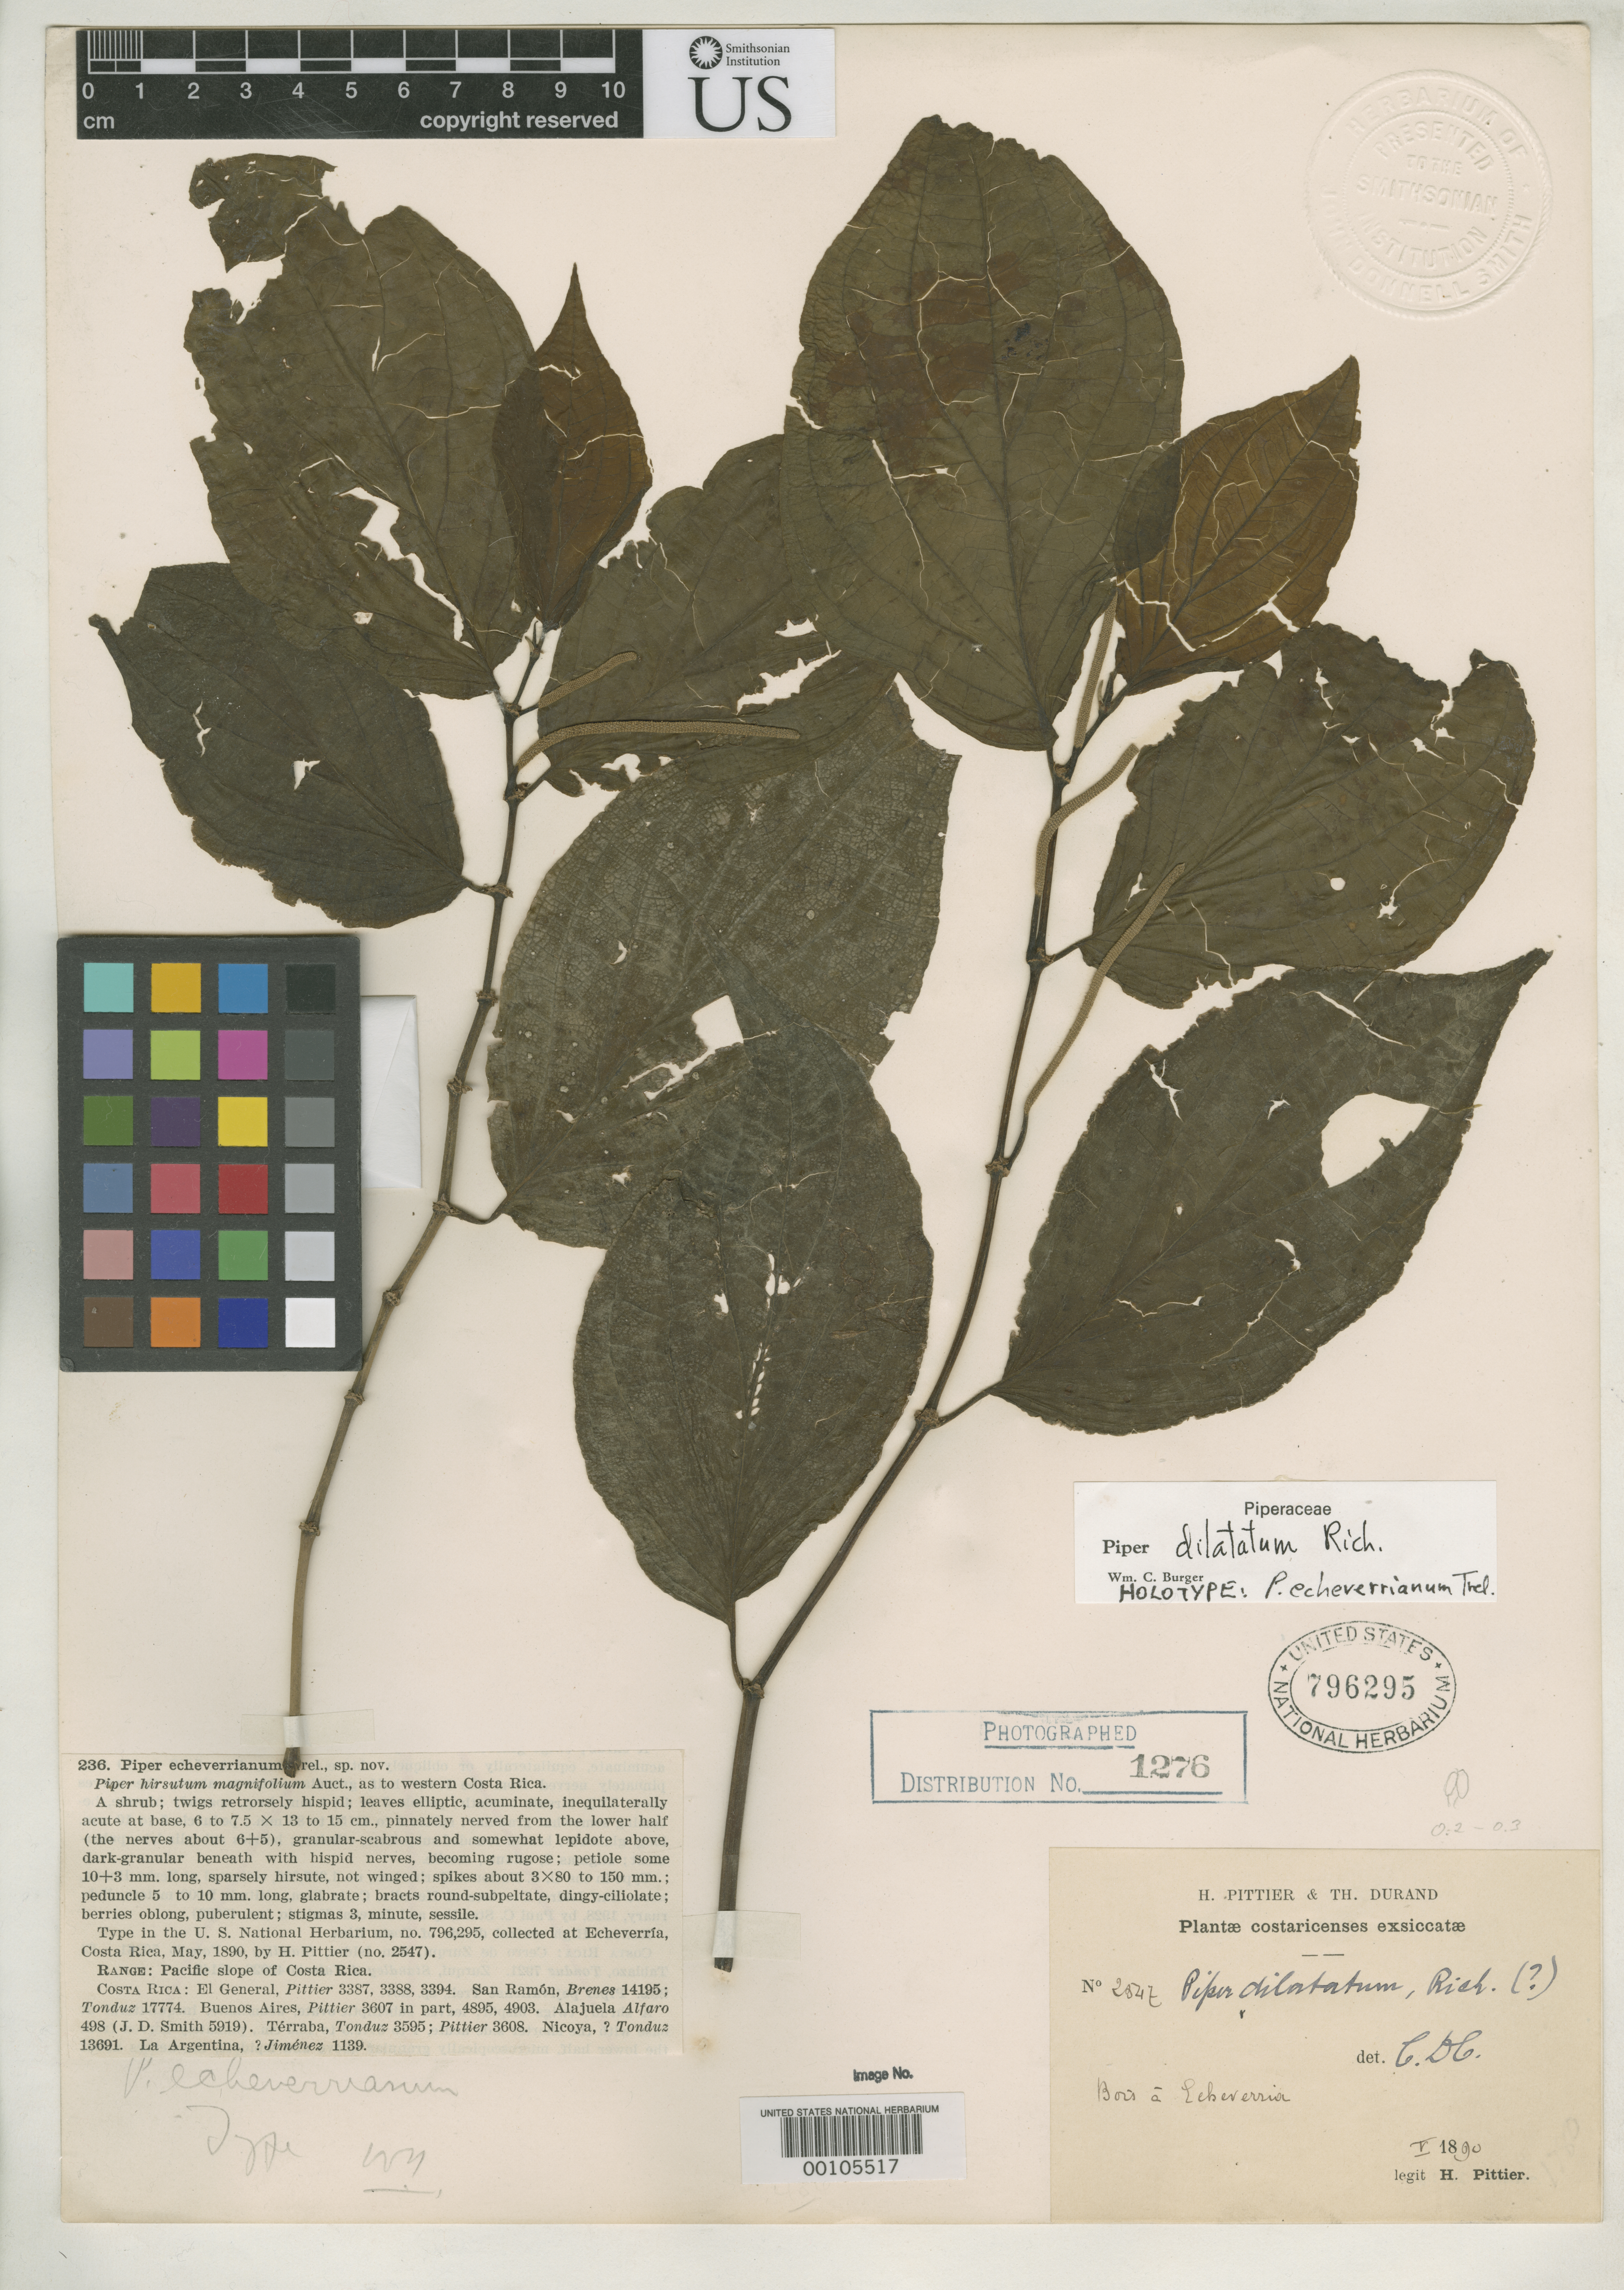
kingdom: Plantae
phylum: Tracheophyta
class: Magnoliopsida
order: Piperales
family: Piperaceae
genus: Piper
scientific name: Piper echeverrianum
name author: Trel.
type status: Holotype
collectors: H. F. Pittier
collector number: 2547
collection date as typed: May 1890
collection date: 1890-05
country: Costa Rica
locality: Echeverria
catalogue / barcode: US 796295